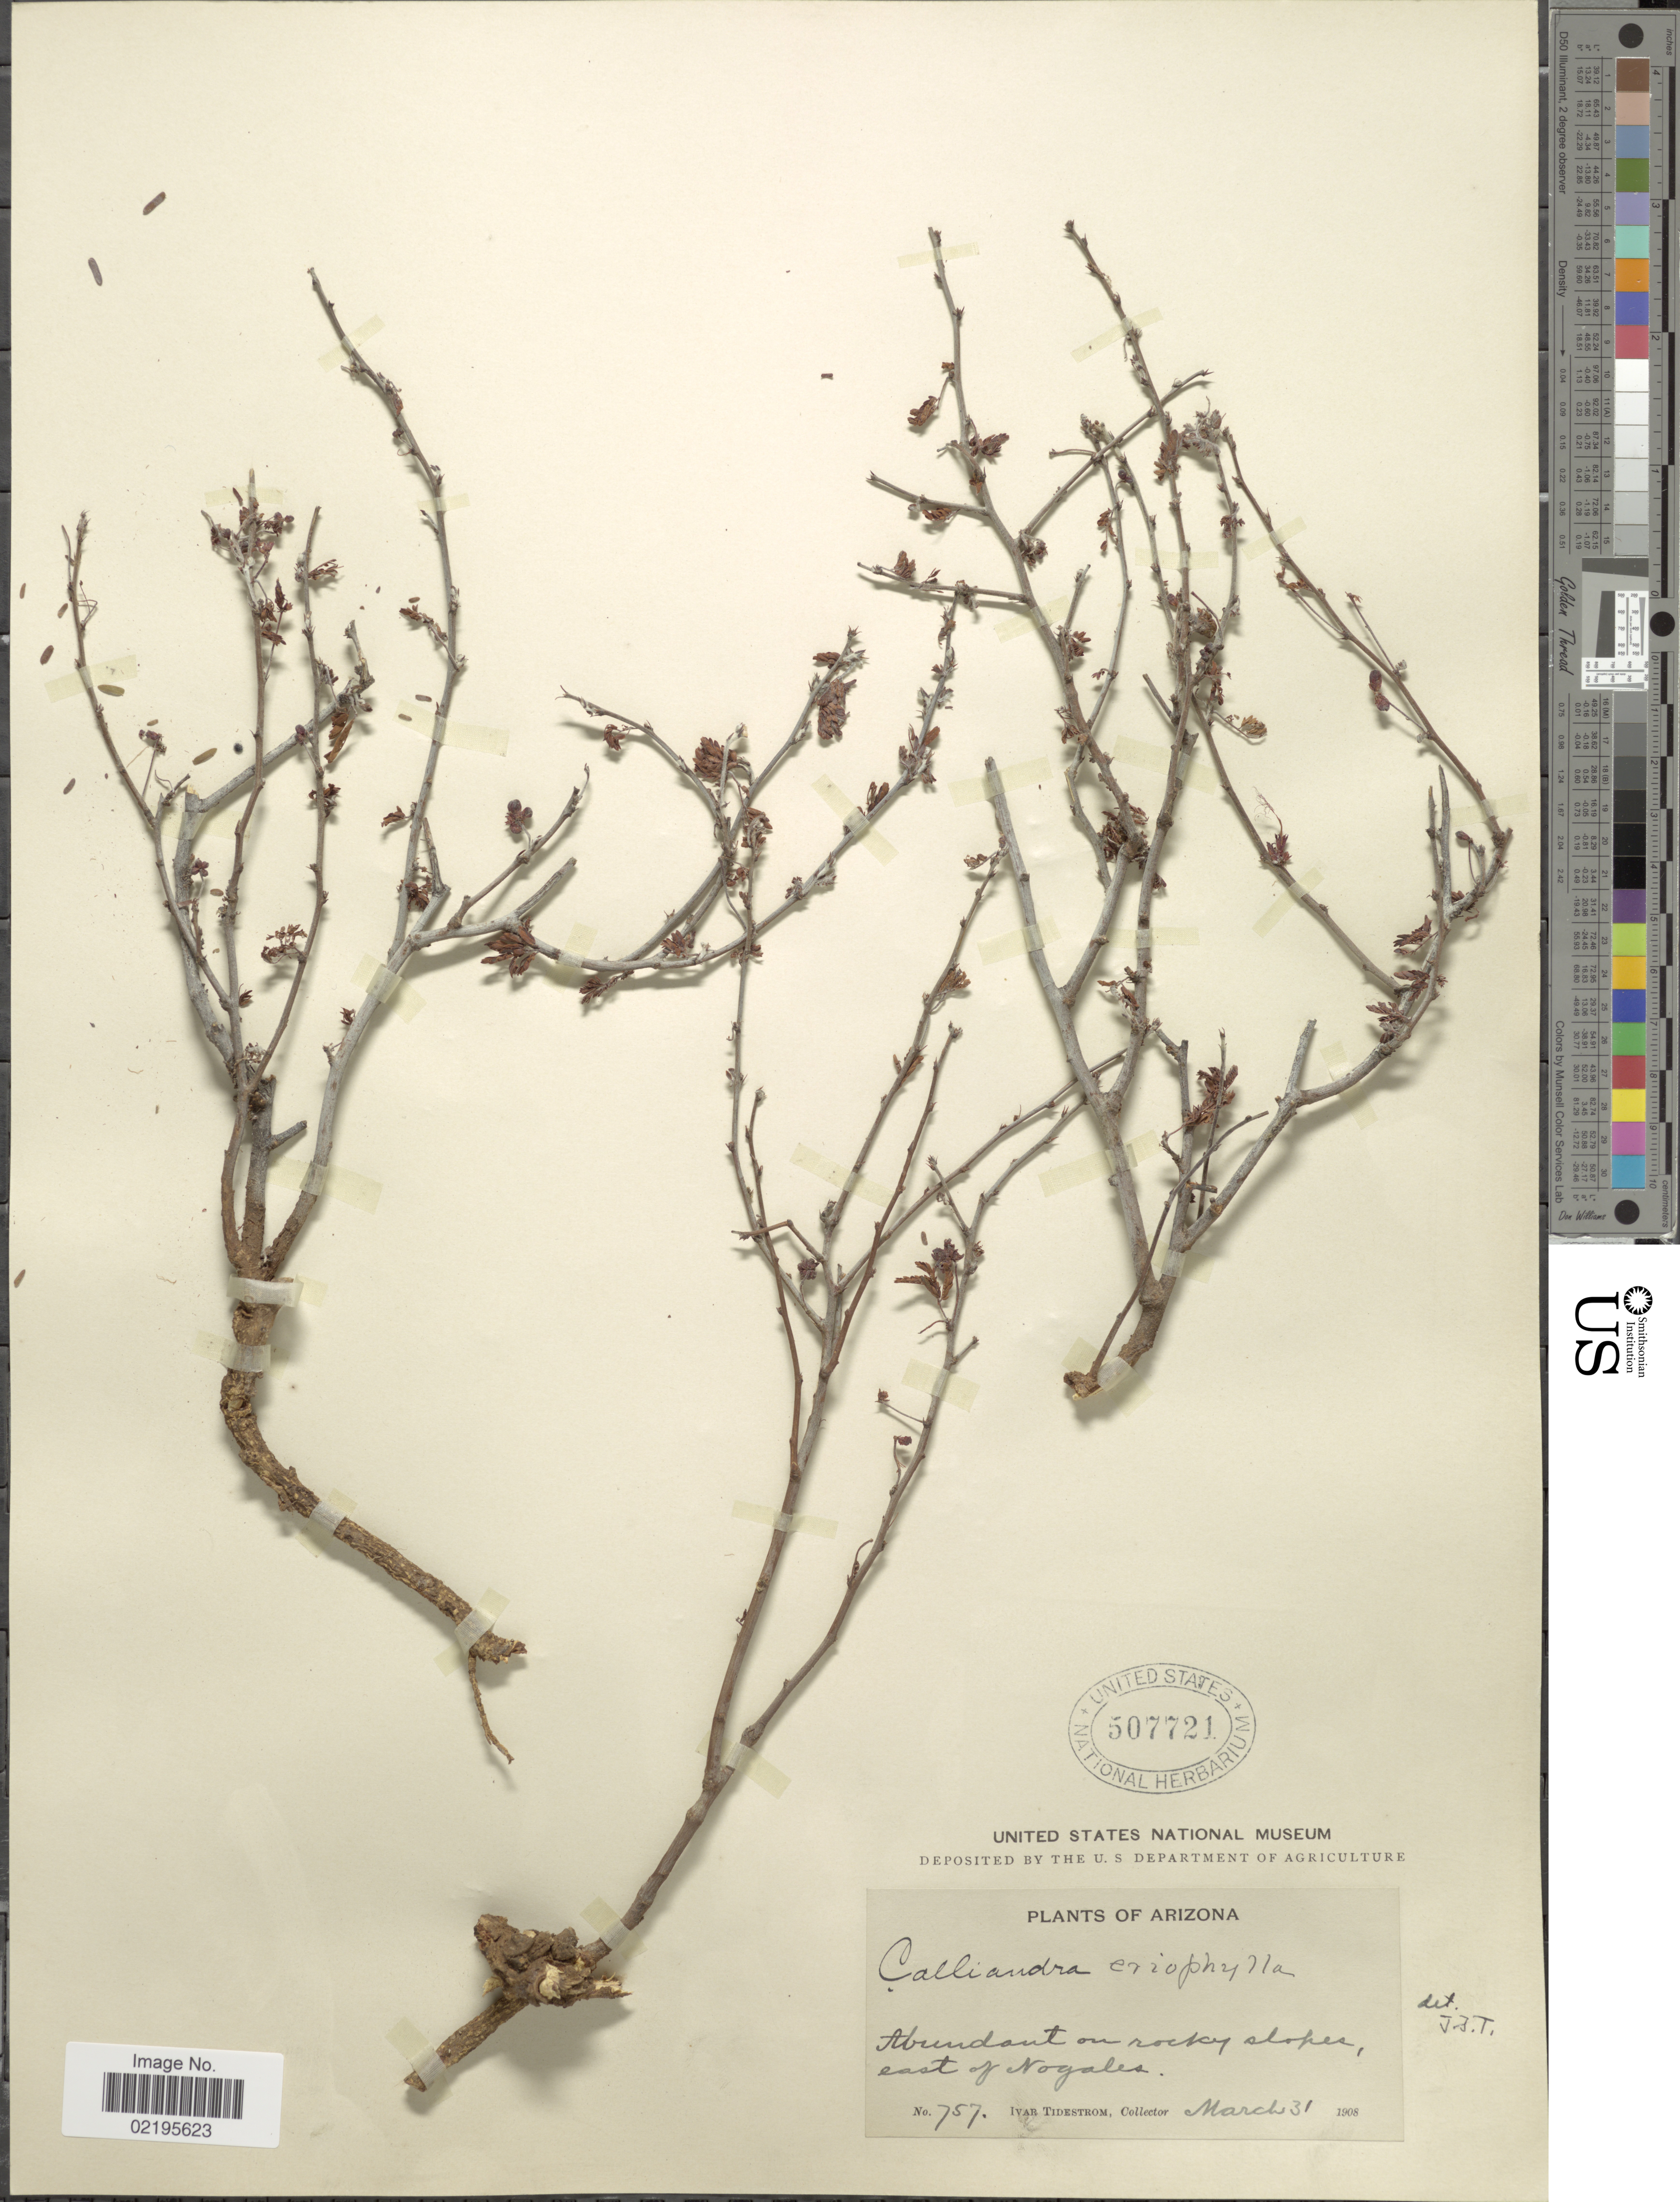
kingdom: Plantae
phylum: Tracheophyta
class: Magnoliopsida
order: Fabales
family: Fabaceae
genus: Calliandra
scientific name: Calliandra eriophylla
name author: Benth.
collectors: I. F. Tidestrom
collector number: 757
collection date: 1908-03-31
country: United States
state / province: Arizona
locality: East of Nogales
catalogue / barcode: US 507721